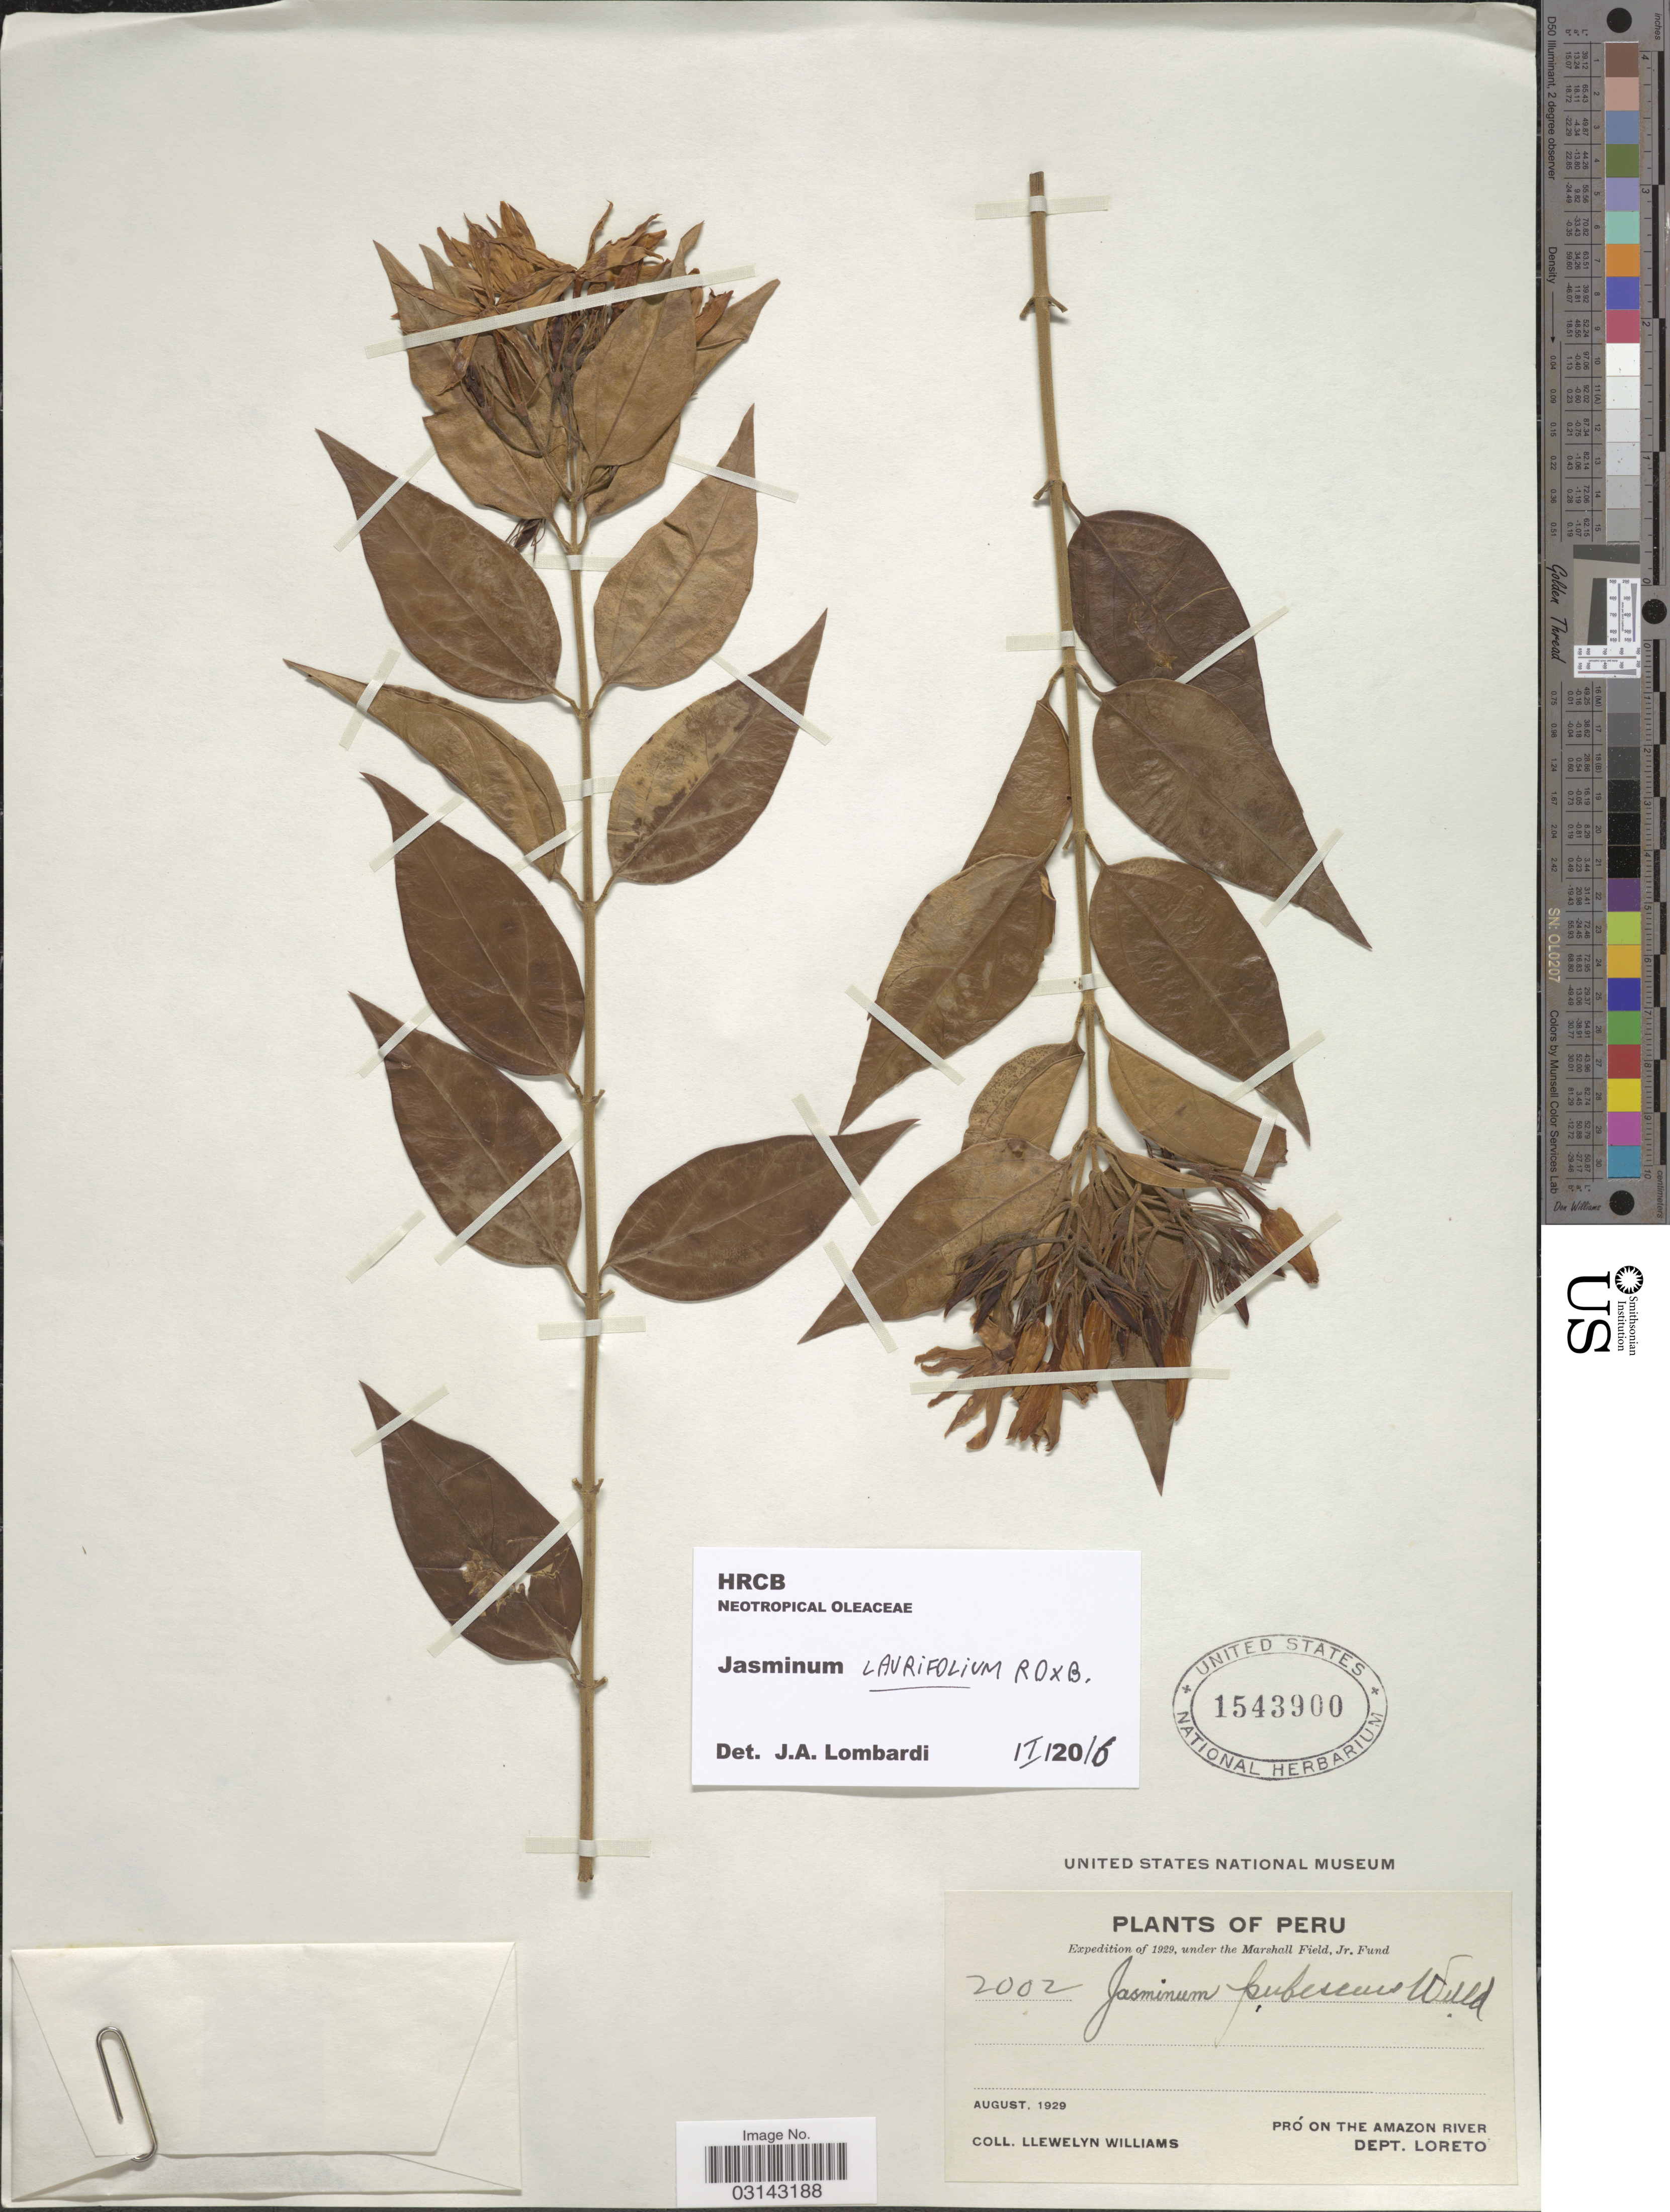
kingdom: Plantae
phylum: Tracheophyta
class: Magnoliopsida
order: Lamiales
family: Oleaceae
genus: Jasminum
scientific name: Jasminum laurifolium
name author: Roxb.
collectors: Ll. Williams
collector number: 2002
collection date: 1929-08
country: Peru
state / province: Loreto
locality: Pró on the Amazon River. Dept. Loreto.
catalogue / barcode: US 1543900